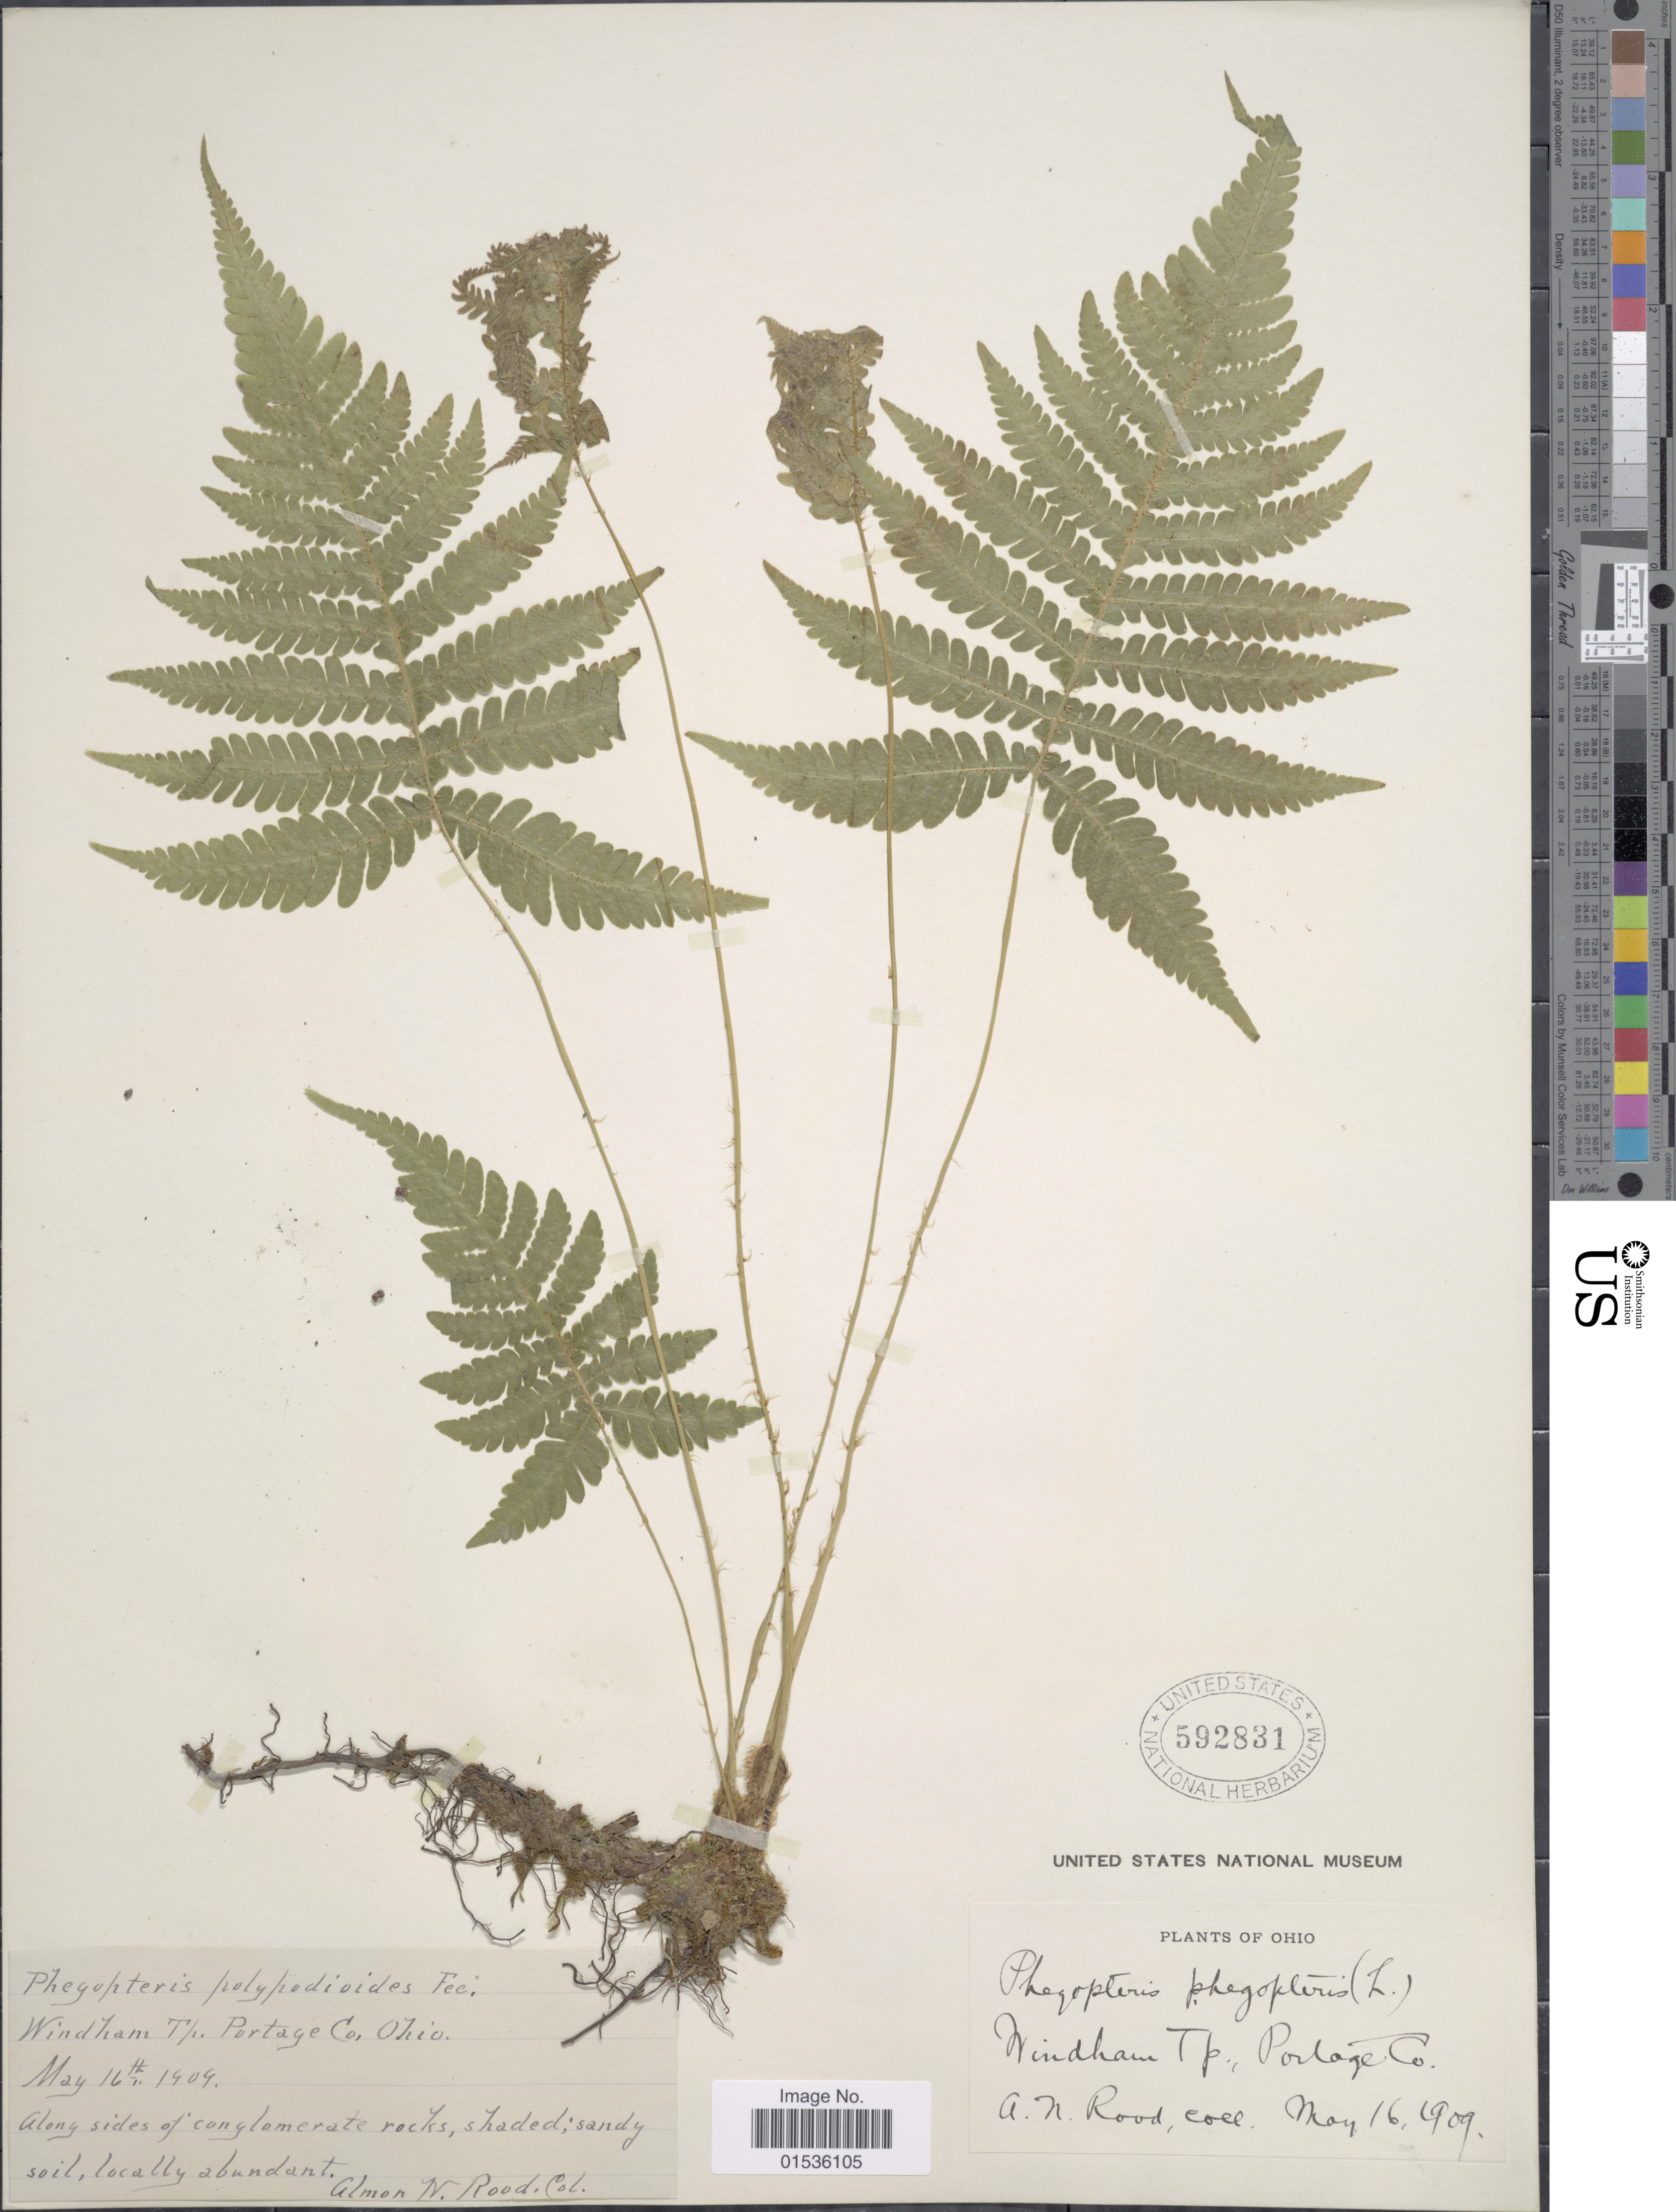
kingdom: Plantae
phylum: Tracheophyta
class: Polypodiopsida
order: Polypodiales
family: Thelypteridaceae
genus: Phegopteris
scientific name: Phegopteris connectilis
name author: (Michx.) Watt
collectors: A. Rood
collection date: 1909-05-16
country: United States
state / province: Ohio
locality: Ohio, Windham Tp. Portage Co. Ohio.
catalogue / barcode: US 592831